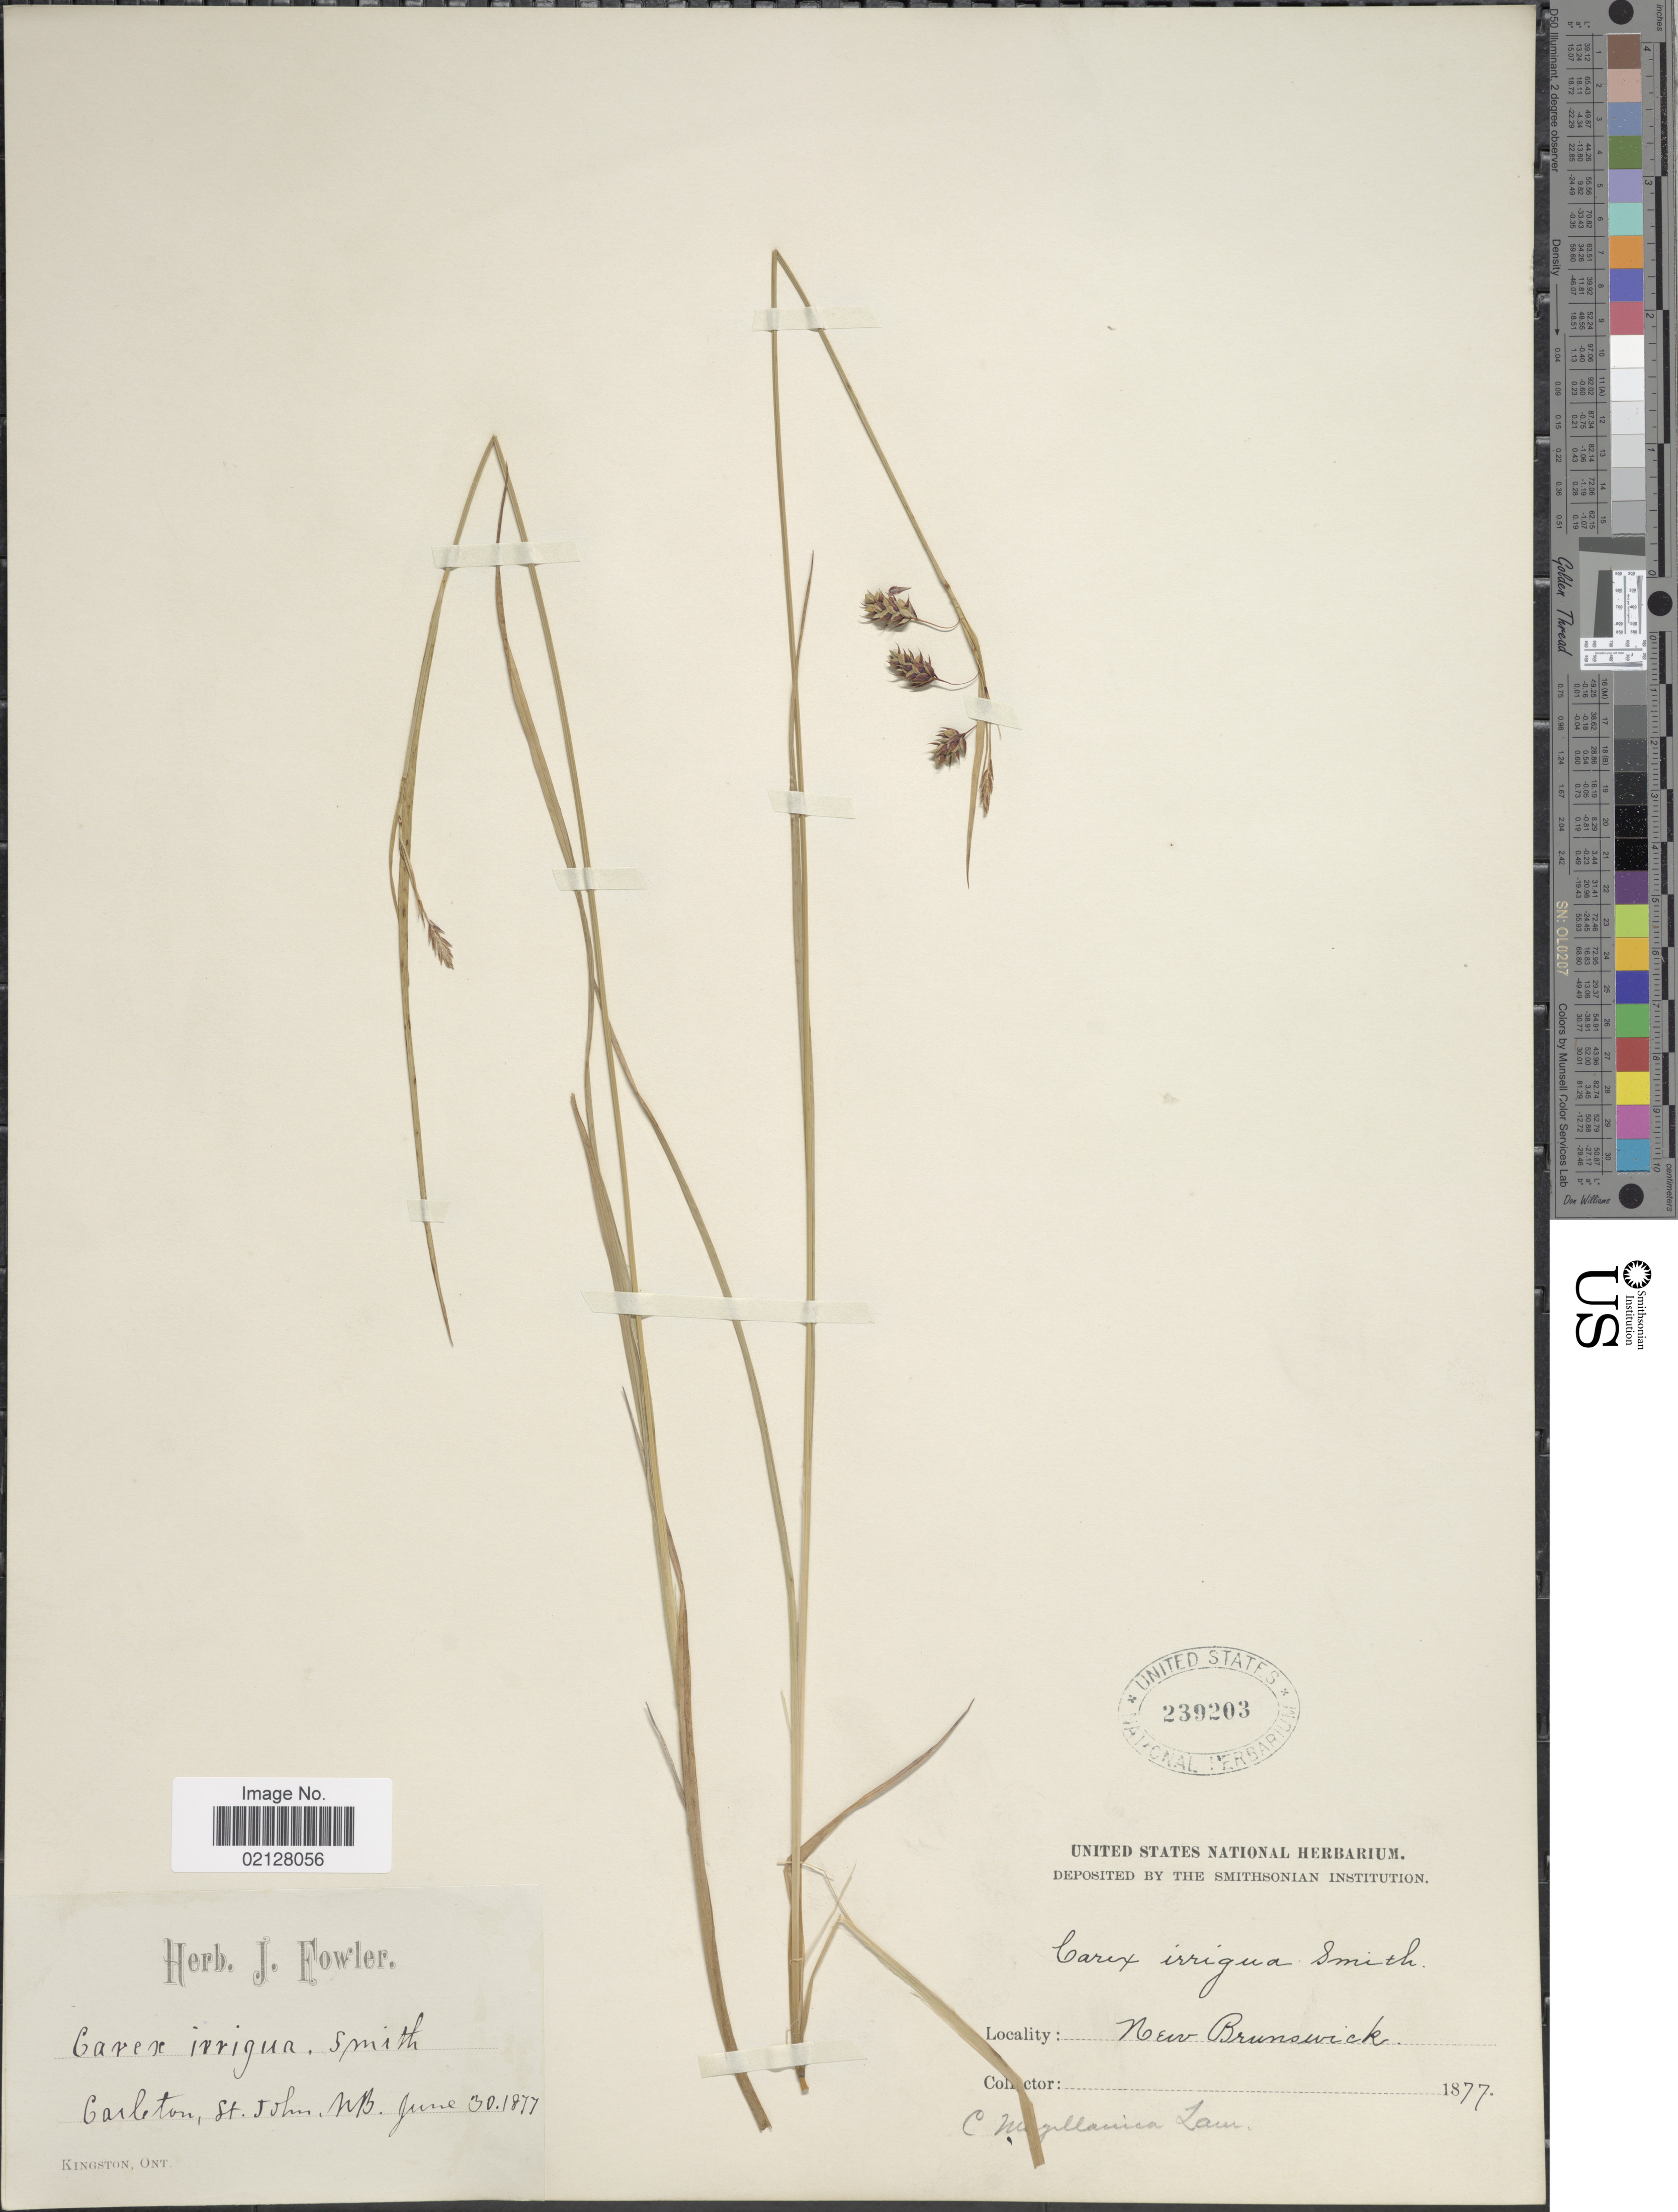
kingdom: Plantae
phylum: Tracheophyta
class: Liliopsida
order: Poales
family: Cyperaceae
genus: Carex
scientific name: Carex magellanica subsp. irrigua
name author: (Wahlenb.) Hiitonen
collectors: ex herb. J. Fowler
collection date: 1877-06-30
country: Canada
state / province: New Brunswick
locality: Carleton, St. John. Kingston, Ont.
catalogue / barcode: US 239203